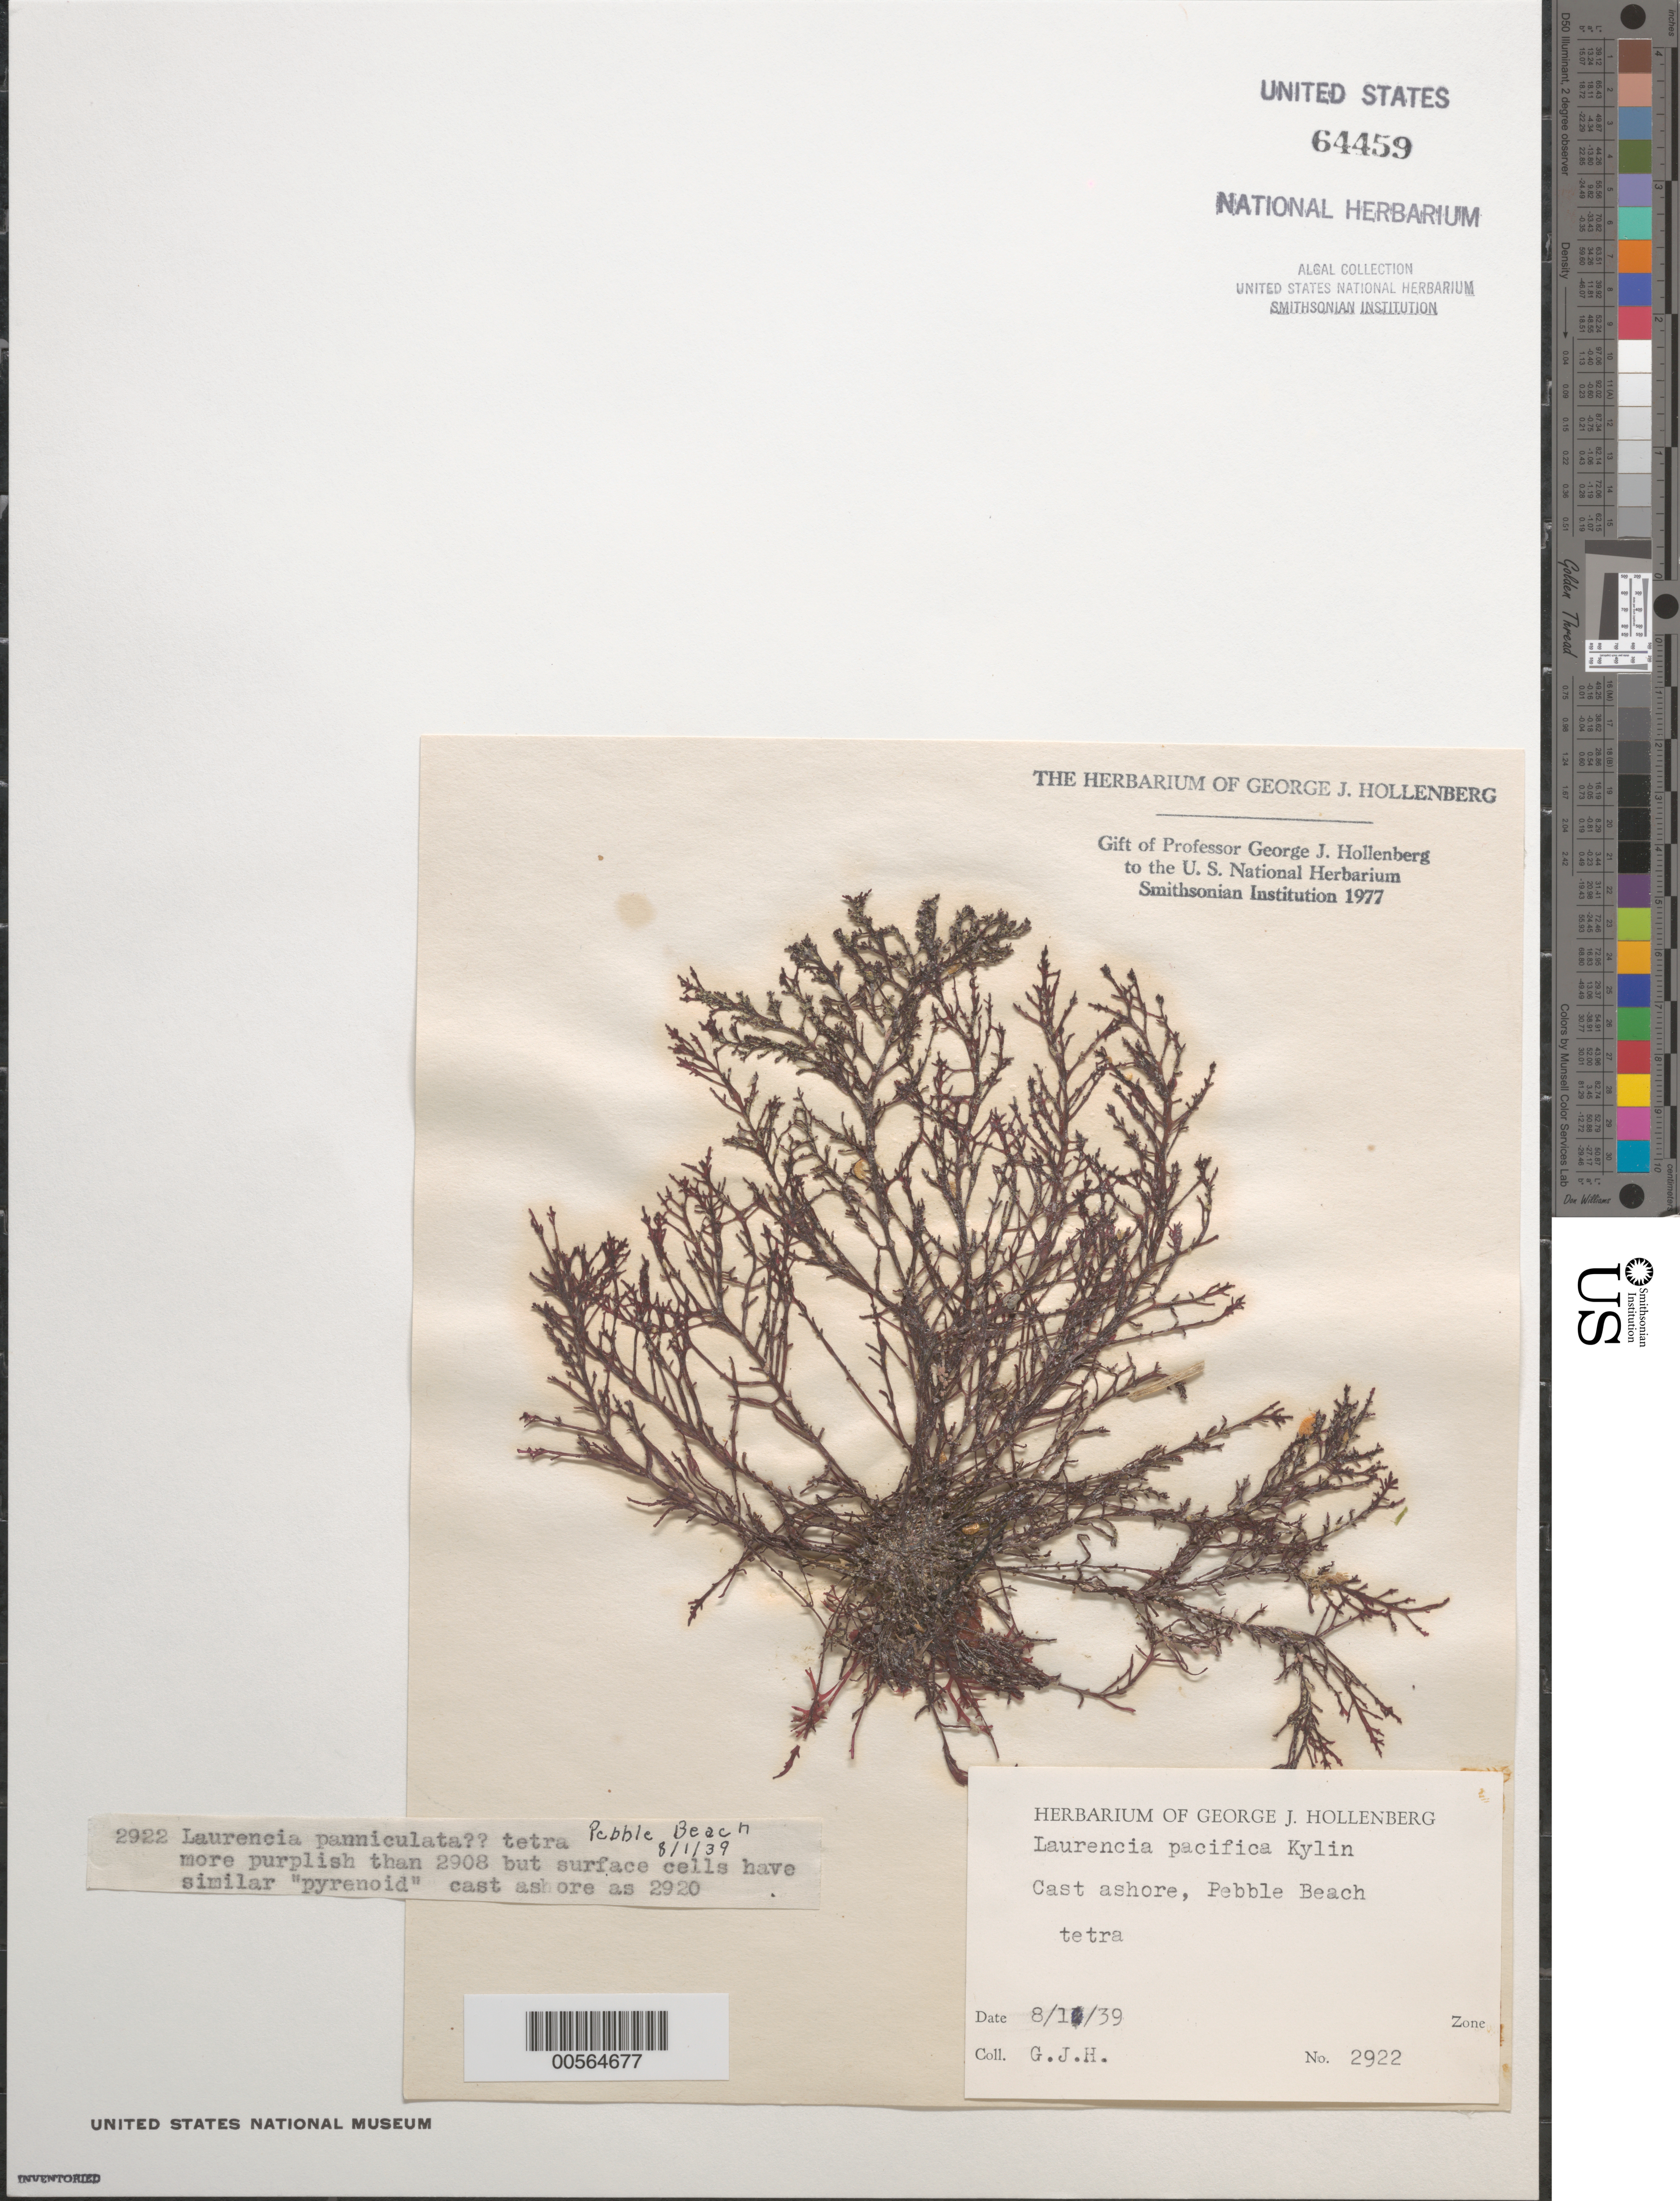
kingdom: Plantae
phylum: Rhodophyta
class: Florideophyceae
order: Ceramiales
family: Rhodomelaceae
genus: Laurencia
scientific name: Laurencia pacifica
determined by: Hollenberg, George J.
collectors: G. Hollenberg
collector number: GJH 2922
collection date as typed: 01 Aug 1939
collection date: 1939-08-01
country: United States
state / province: California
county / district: Monterey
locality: Pebble Beach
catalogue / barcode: US 64459